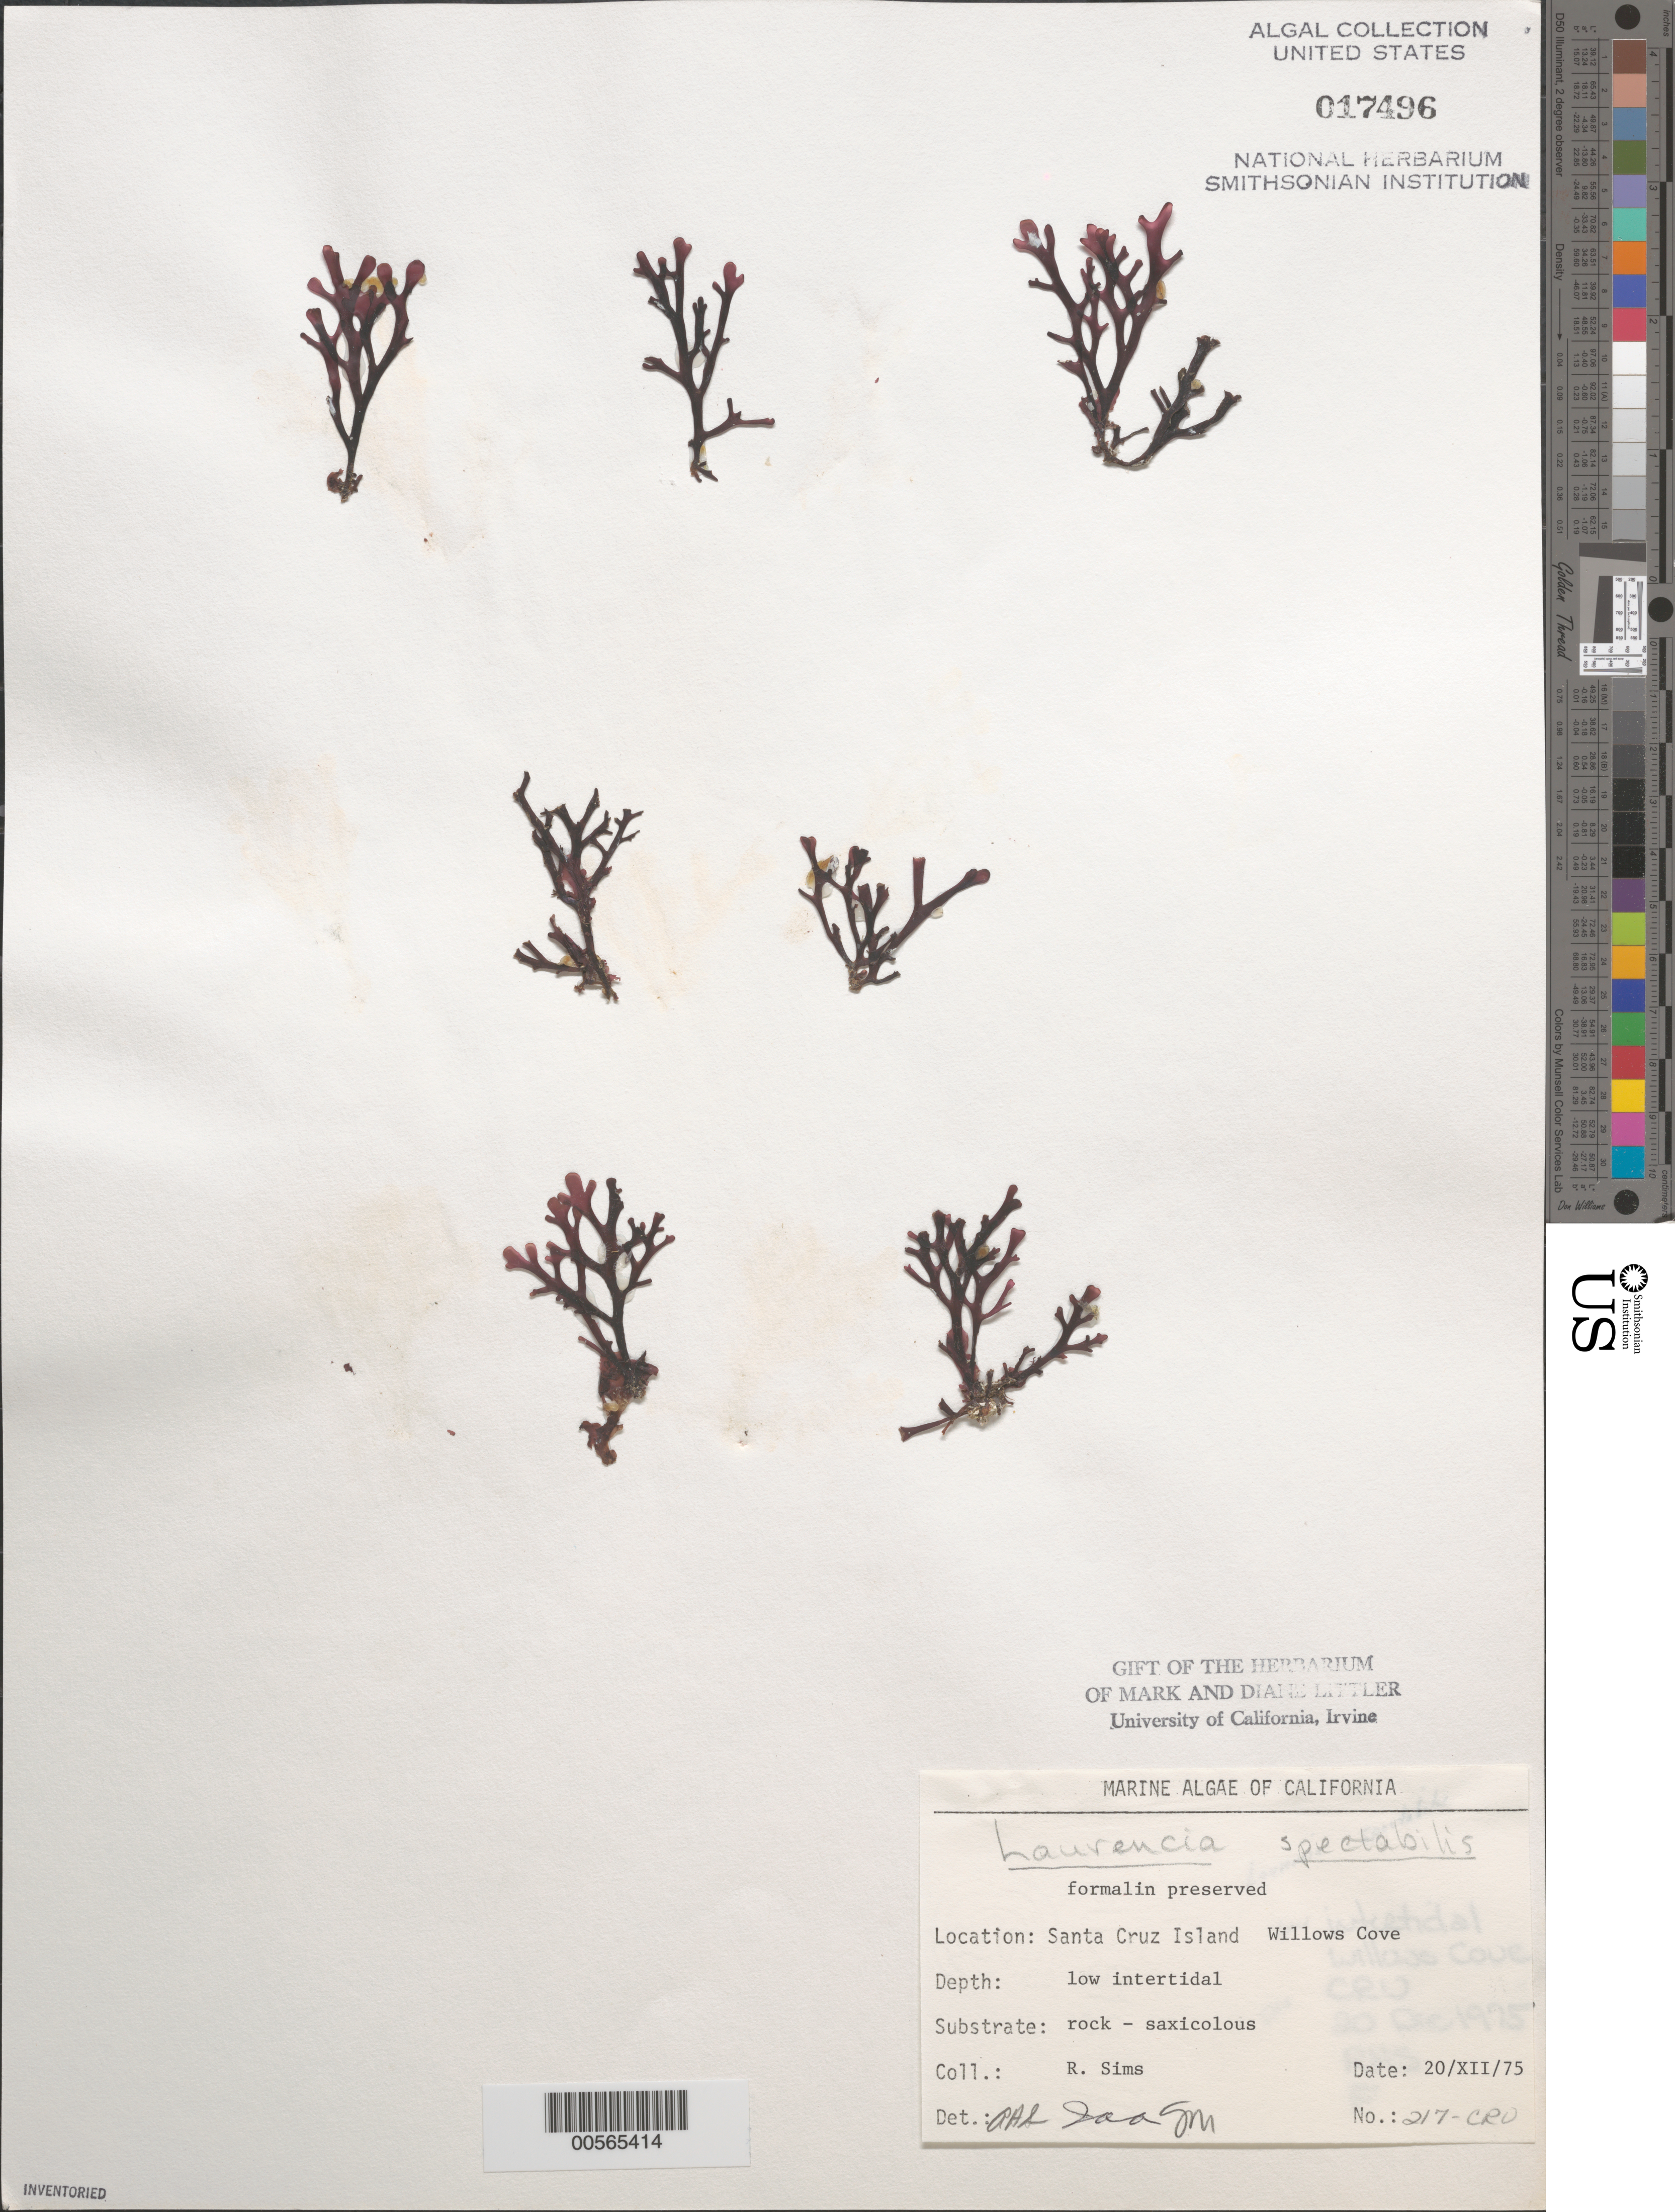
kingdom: Plantae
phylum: Rhodophyta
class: Florideophyceae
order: Ceramiales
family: Rhodomelaceae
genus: Osmundea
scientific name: Osmundea spectabilis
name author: (Postels & Rupr.) K.W. Nam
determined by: Algae name updating Project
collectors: R. H. Sims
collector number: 217-CRU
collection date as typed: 20 Dec 1975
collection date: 1975-12-20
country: United States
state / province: California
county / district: Santa Barbara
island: Santa Cruz Island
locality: Willows Cove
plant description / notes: BLM-SOCALBIGHT Rocky Intertidal Survey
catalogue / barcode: US 17496